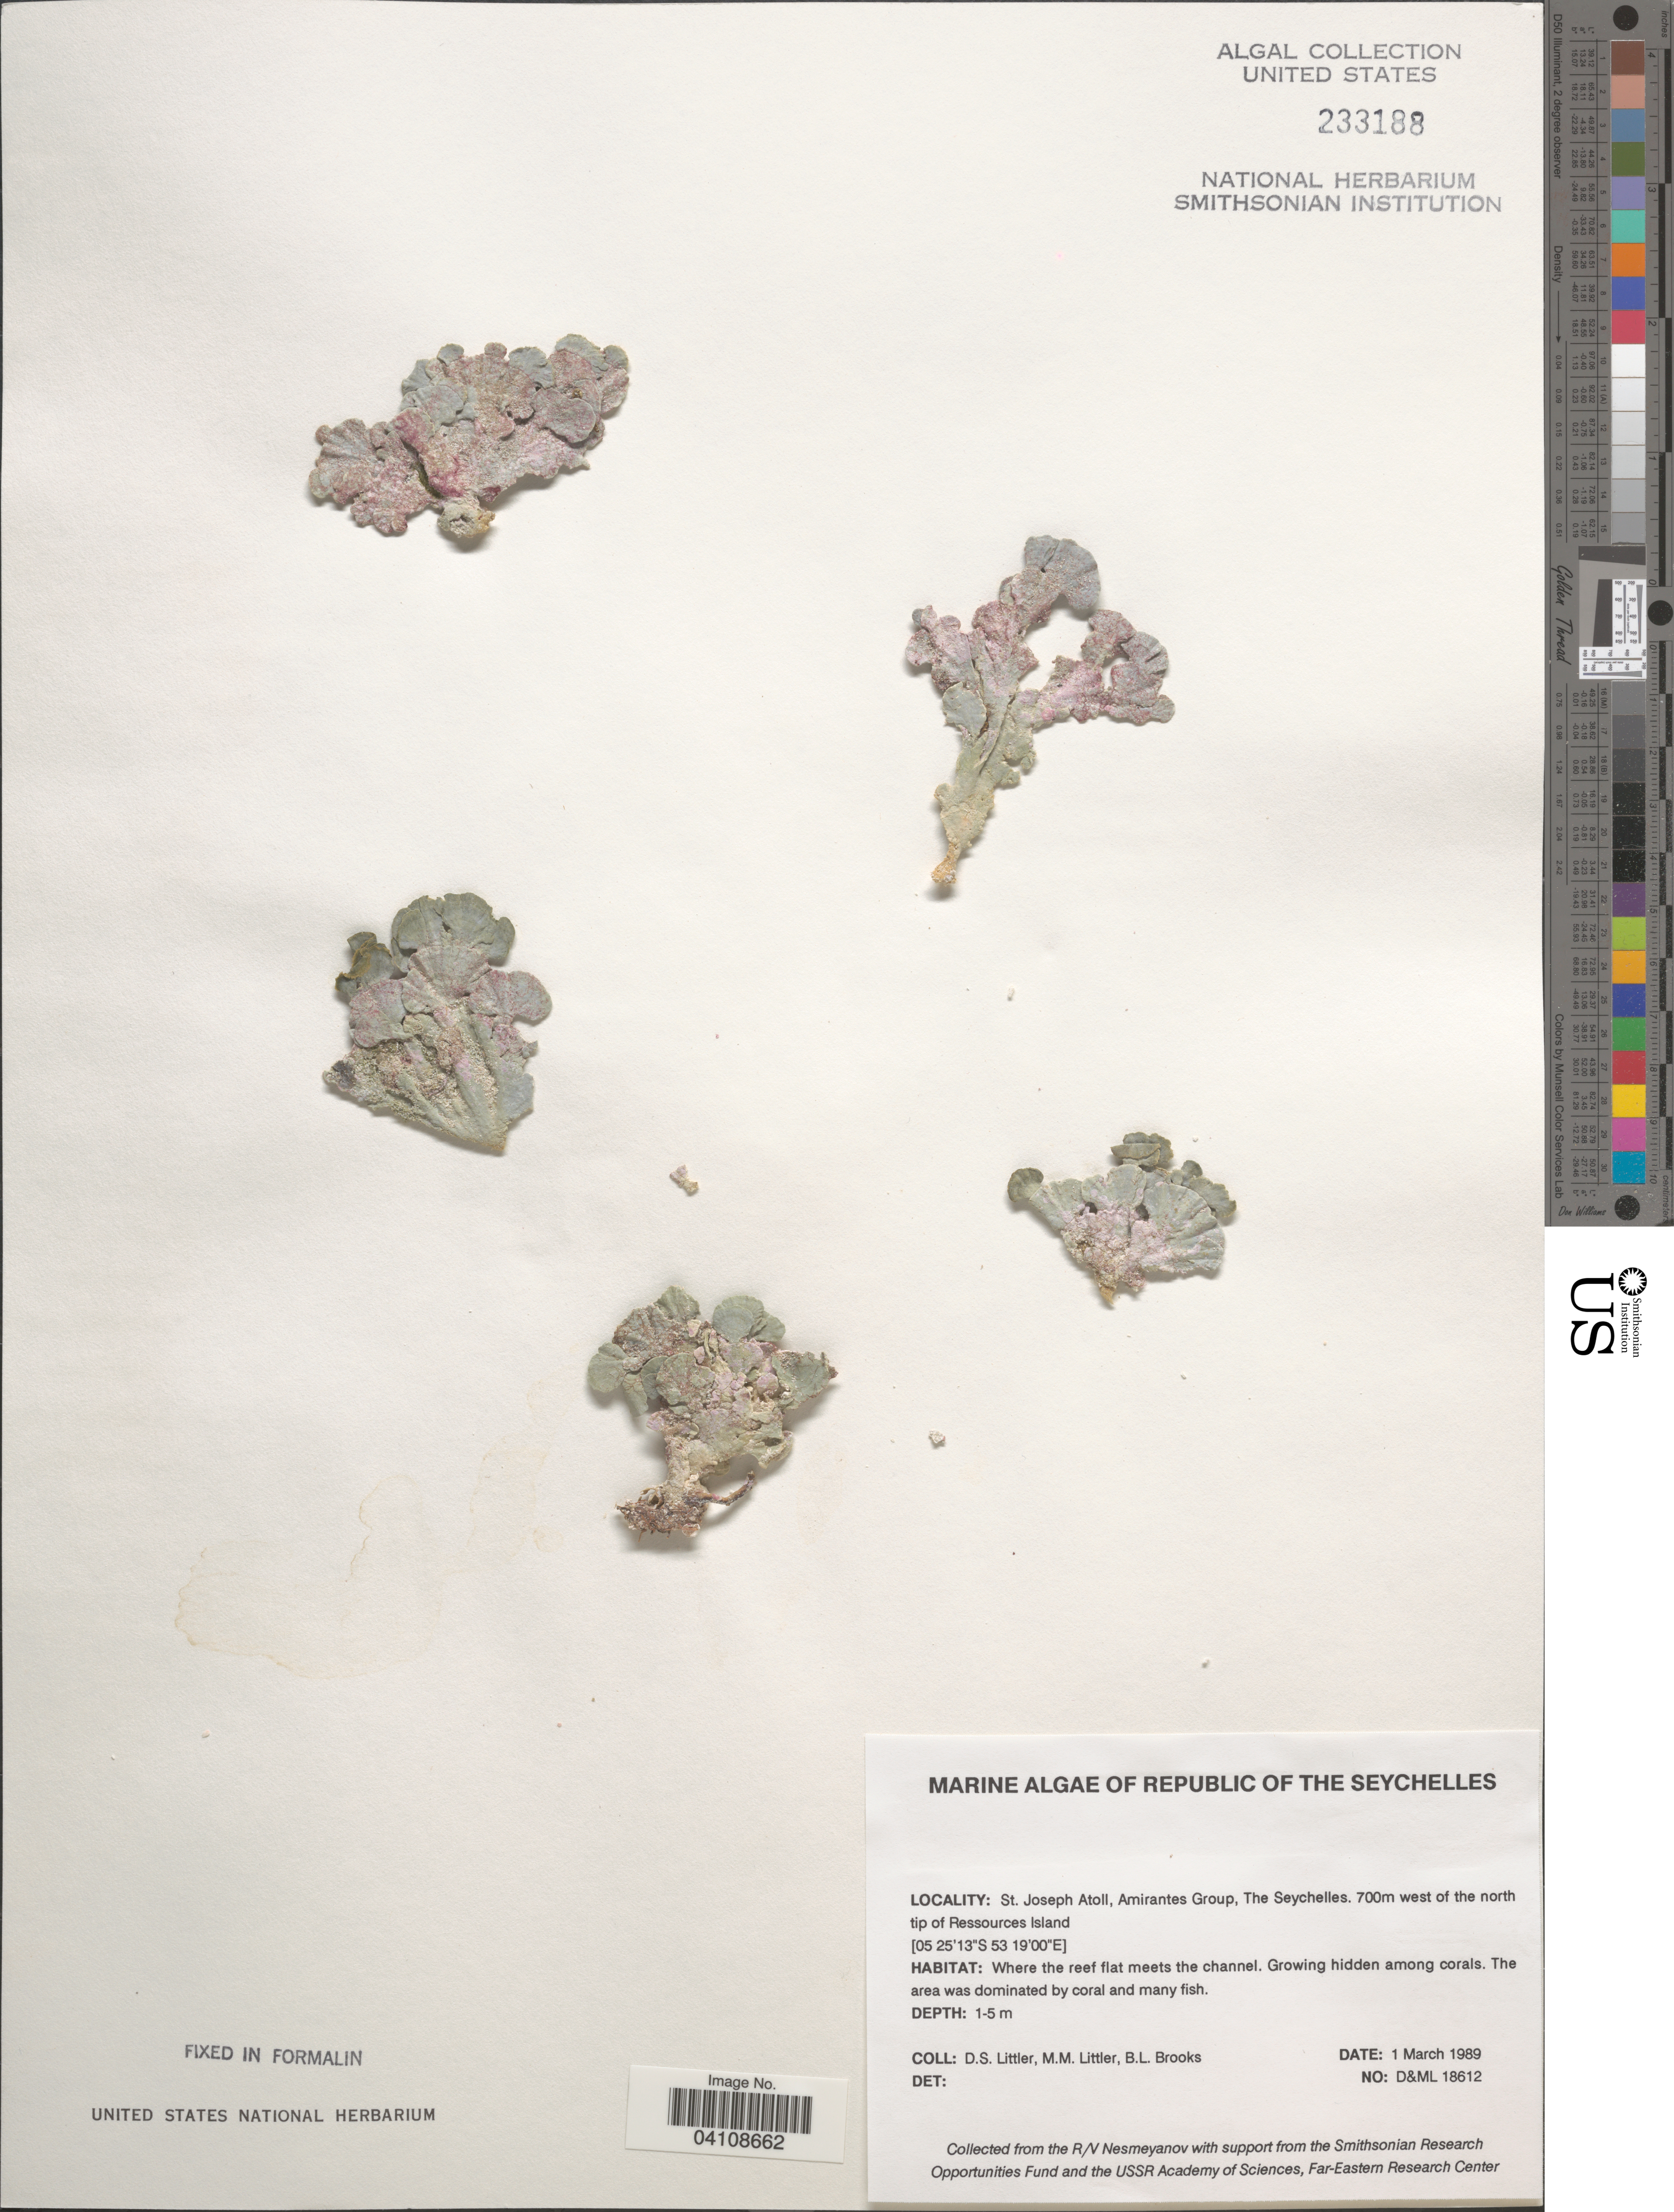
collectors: D. S. Littler & B. Brooks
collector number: D&ML18612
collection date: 1989-03-01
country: Seychelles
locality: Republic of The Seychelles. St. Joseph Atoll, Amirantes Group. 700m west of the north tip of Ressources Island. Where the reef flat meets the channel.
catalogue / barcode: US 233188